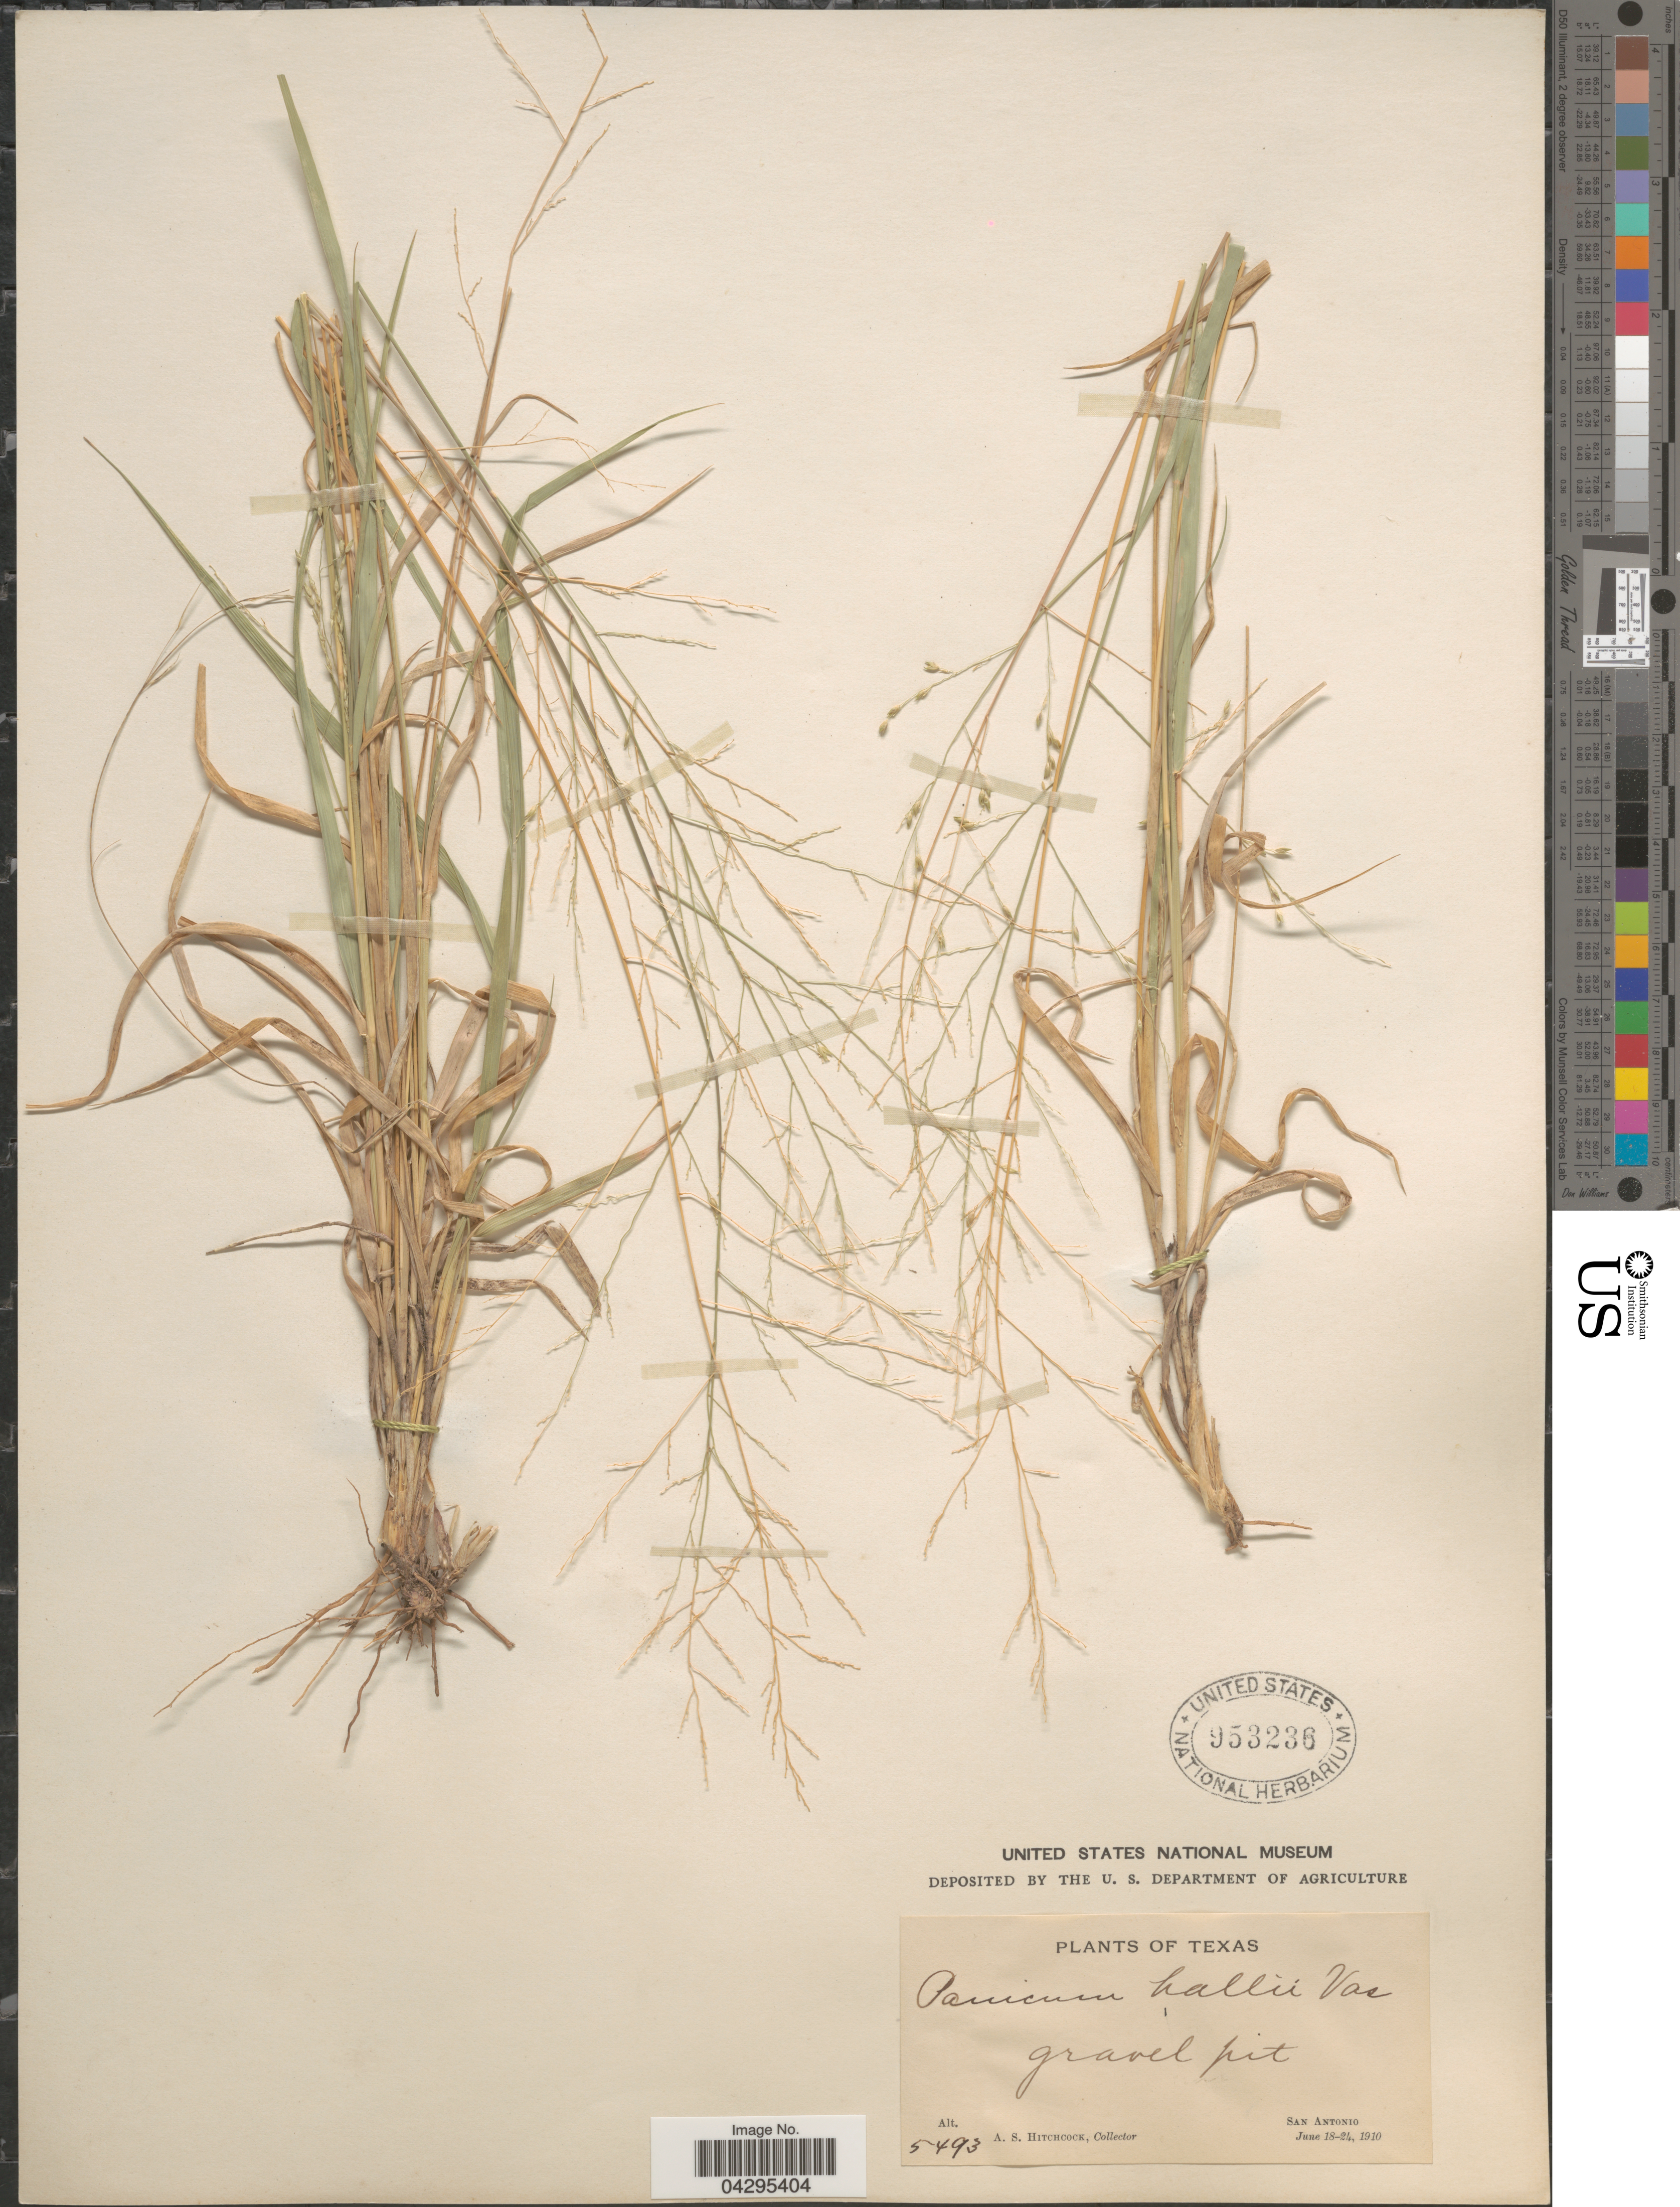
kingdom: Plantae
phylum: Tracheophyta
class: Liliopsida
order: Poales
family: Poaceae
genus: Panicum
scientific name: Panicum hallii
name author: Vasey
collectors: A. S. Hitchcock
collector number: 5493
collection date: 1910-06-18/1910-06-24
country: United States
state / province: Texas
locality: Gravel pit. San Antonio.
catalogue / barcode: US 953236